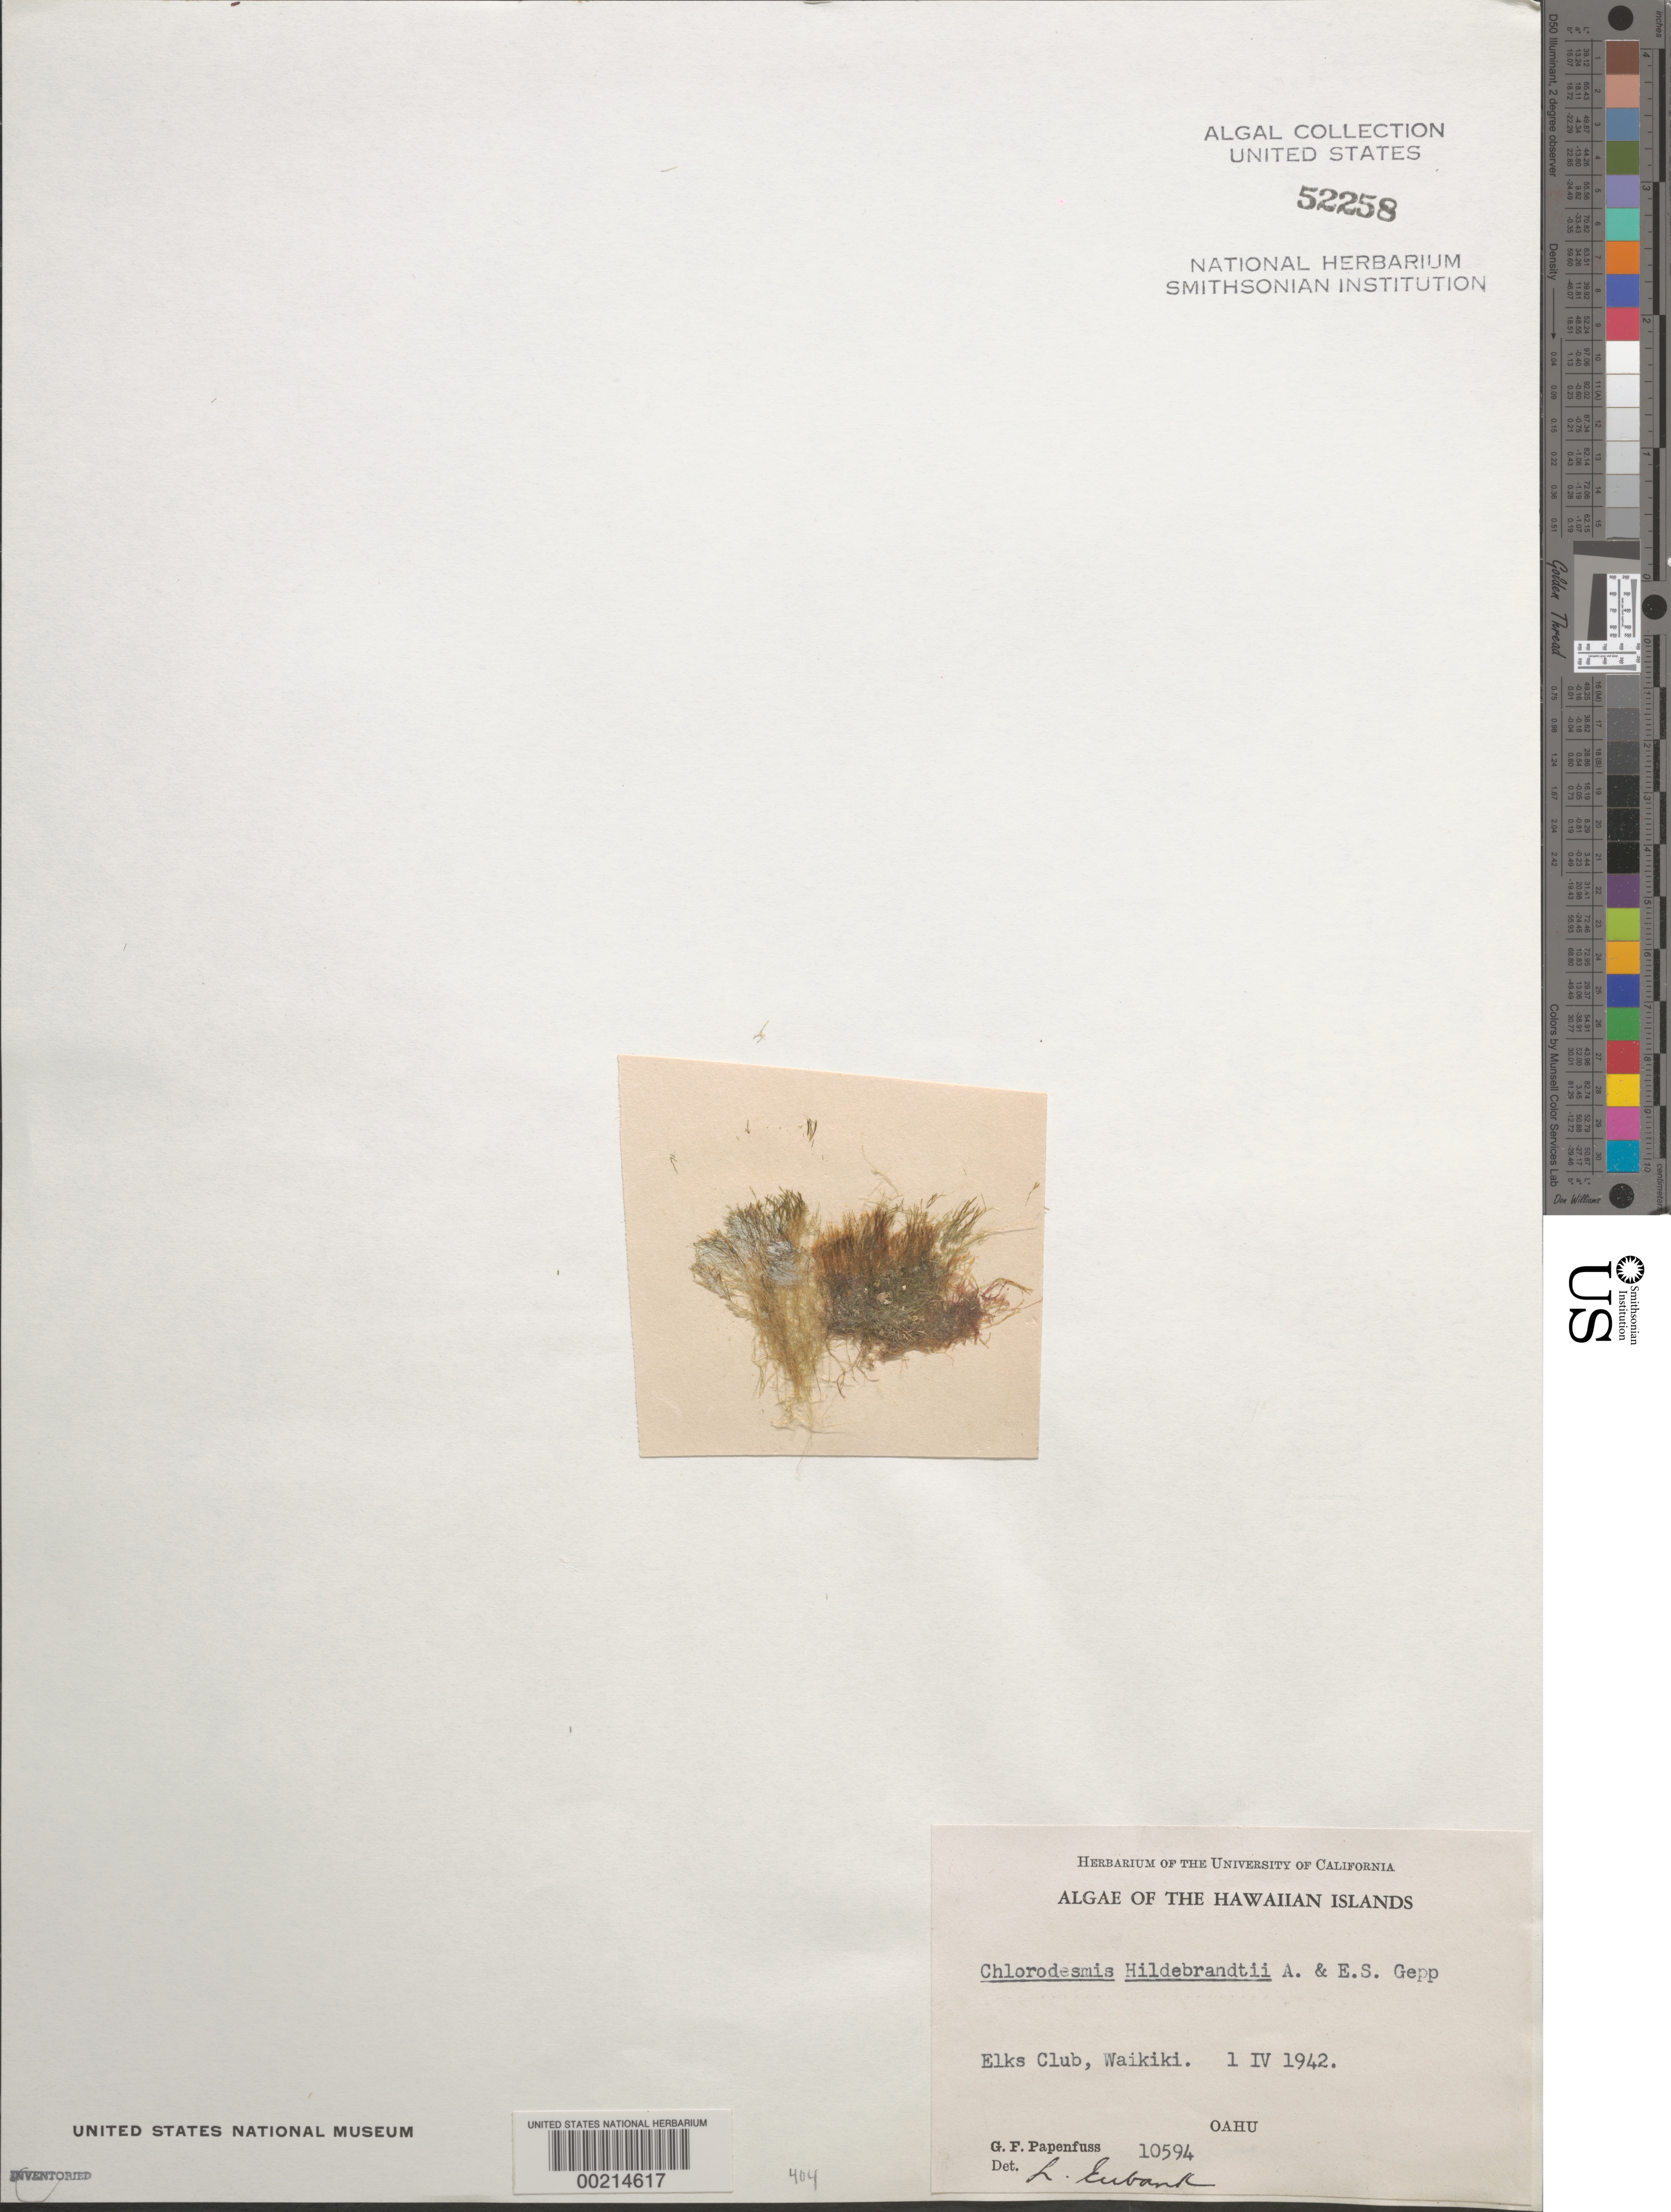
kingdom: Plantae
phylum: Chlorophyta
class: Ulvophyceae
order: Bryopsidales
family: Udoteaceae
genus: Chlorodesmis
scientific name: Chlorodesmis hildebrandtii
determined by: Eubank, L. L.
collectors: G. Papenfuss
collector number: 10594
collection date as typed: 01 Apr 1942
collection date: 1942-04-01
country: United States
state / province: Hawaii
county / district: Honolulu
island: Oahu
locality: Waikiki, Elks Club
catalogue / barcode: US 52258